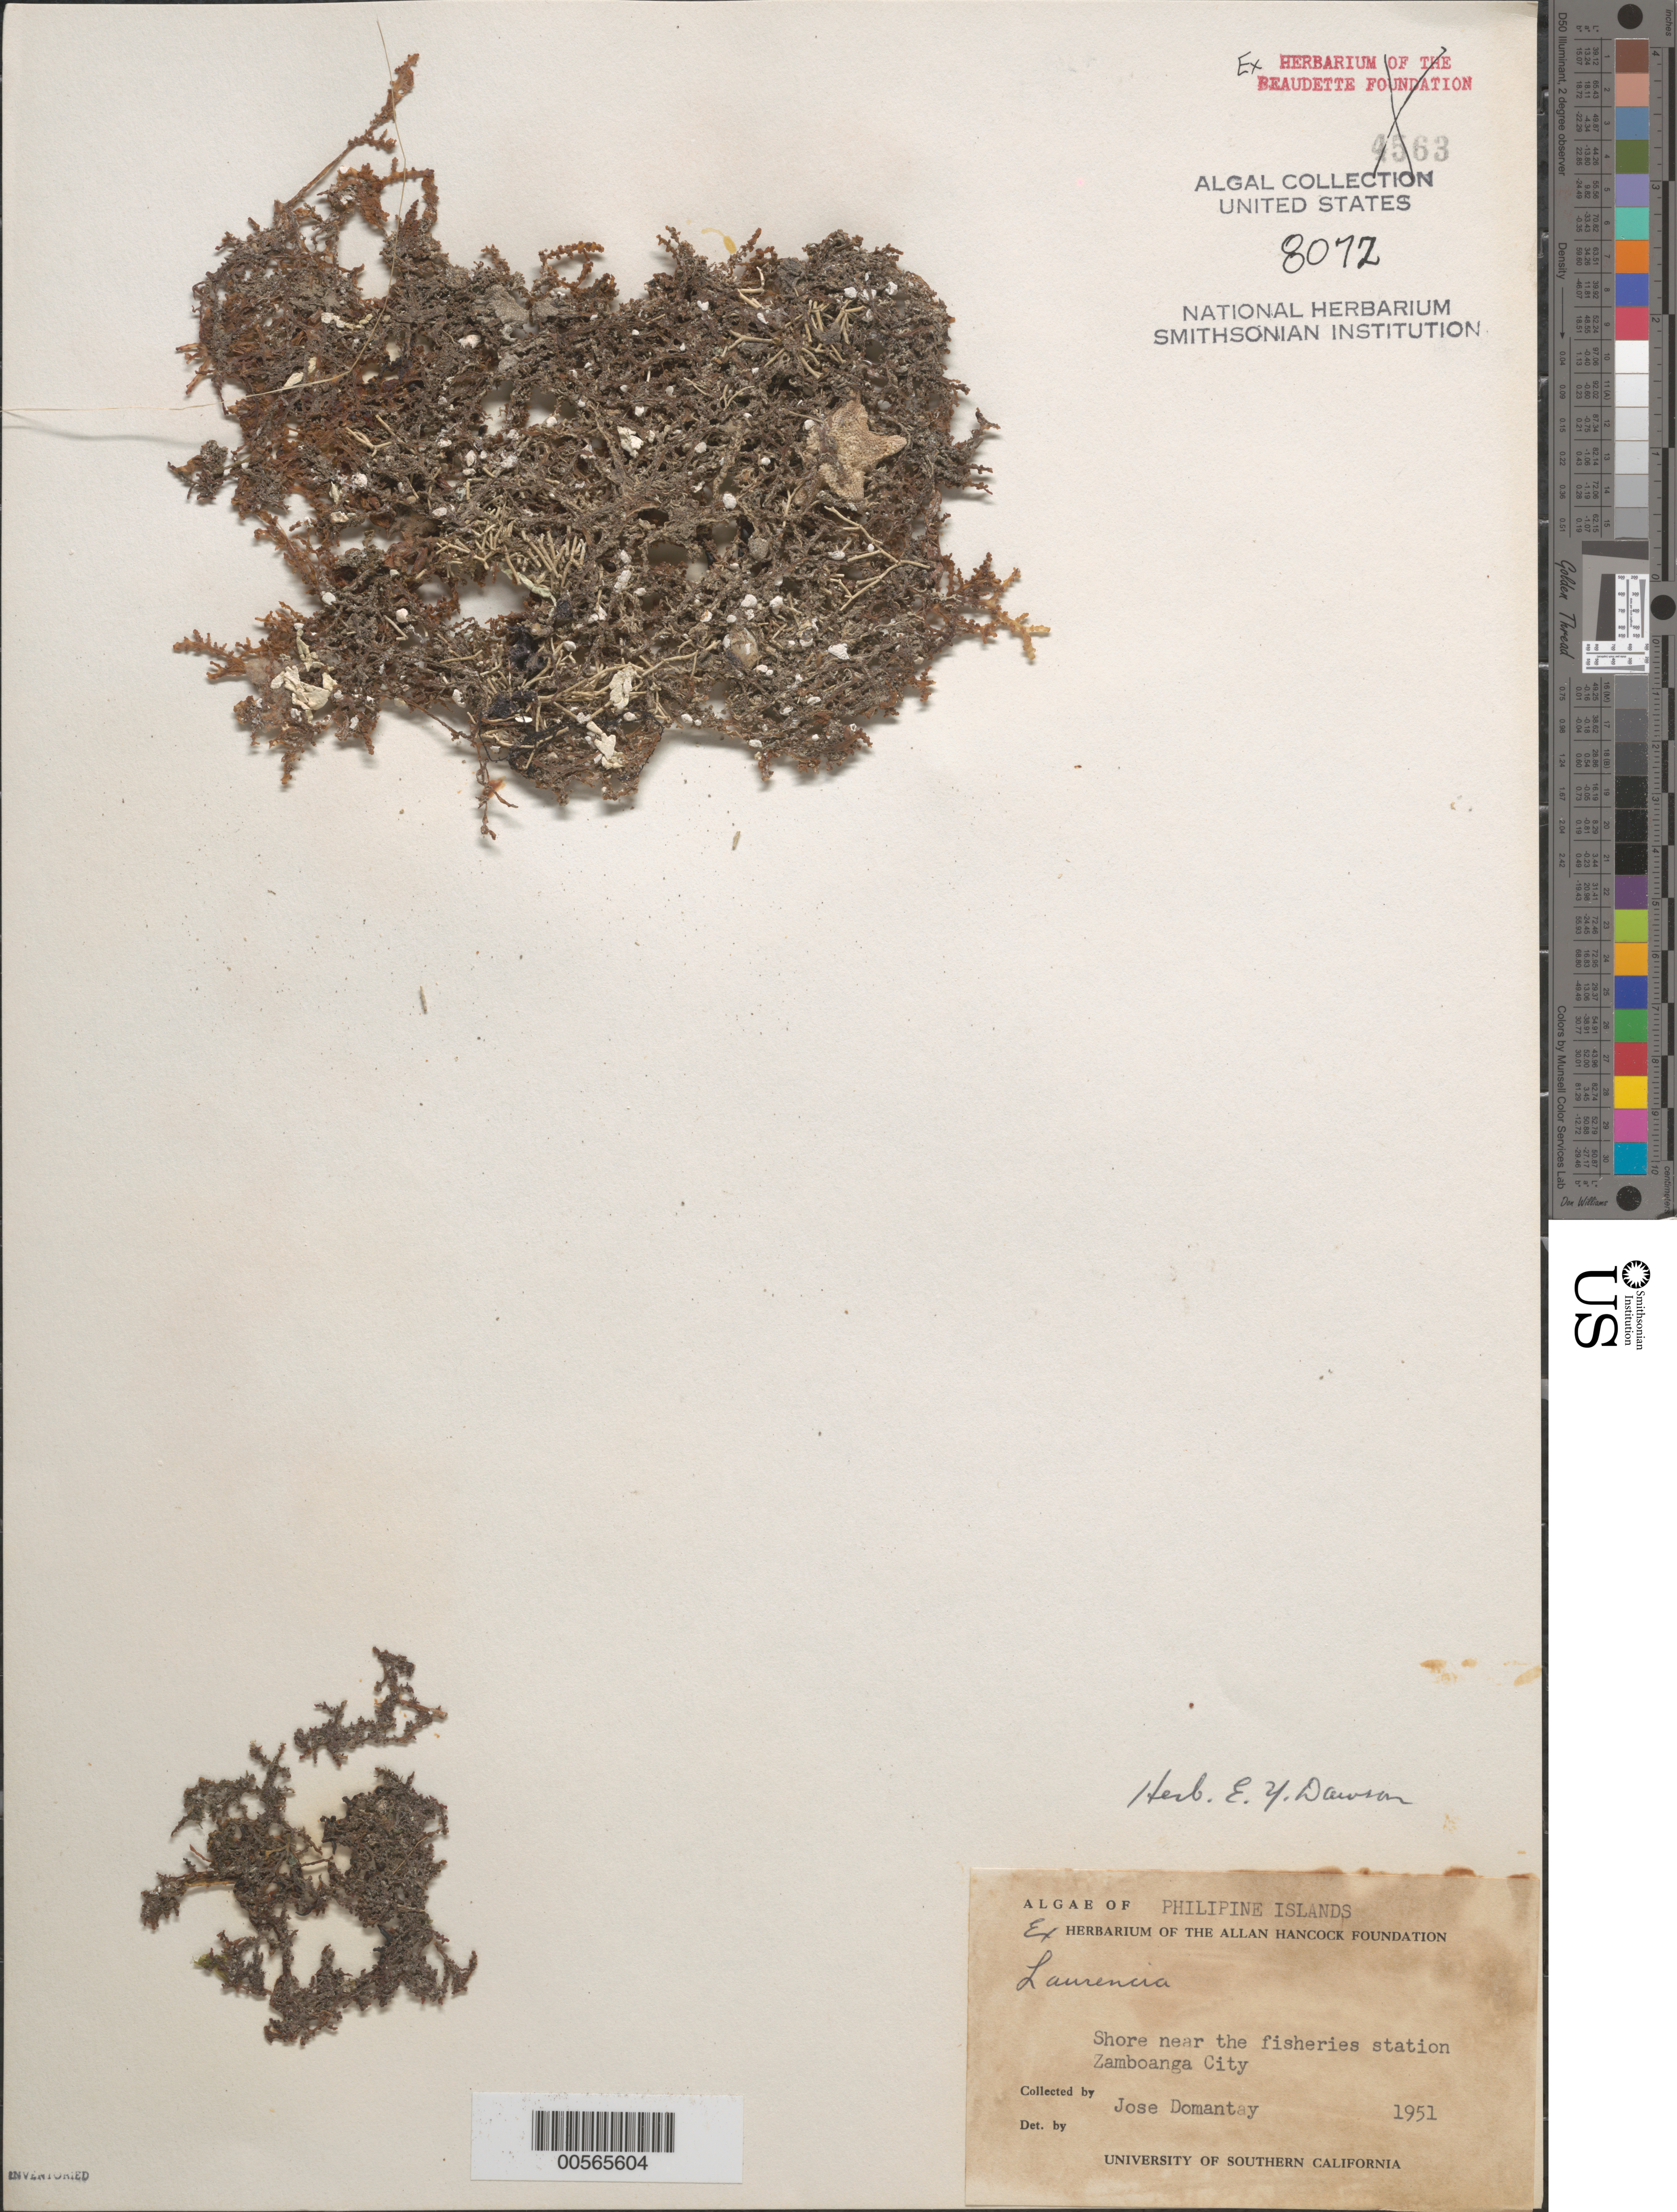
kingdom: Plantae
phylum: Rhodophyta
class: Florideophyceae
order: Ceramiales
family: Rhodomelaceae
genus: Laurencia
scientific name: Laurencia sp.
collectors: J. Domantay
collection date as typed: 1951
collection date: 1951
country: Philippines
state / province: Zamboanga Peninsula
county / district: Zamboanga del Sur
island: Mindanao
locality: City of Zamboanga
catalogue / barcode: US 8072